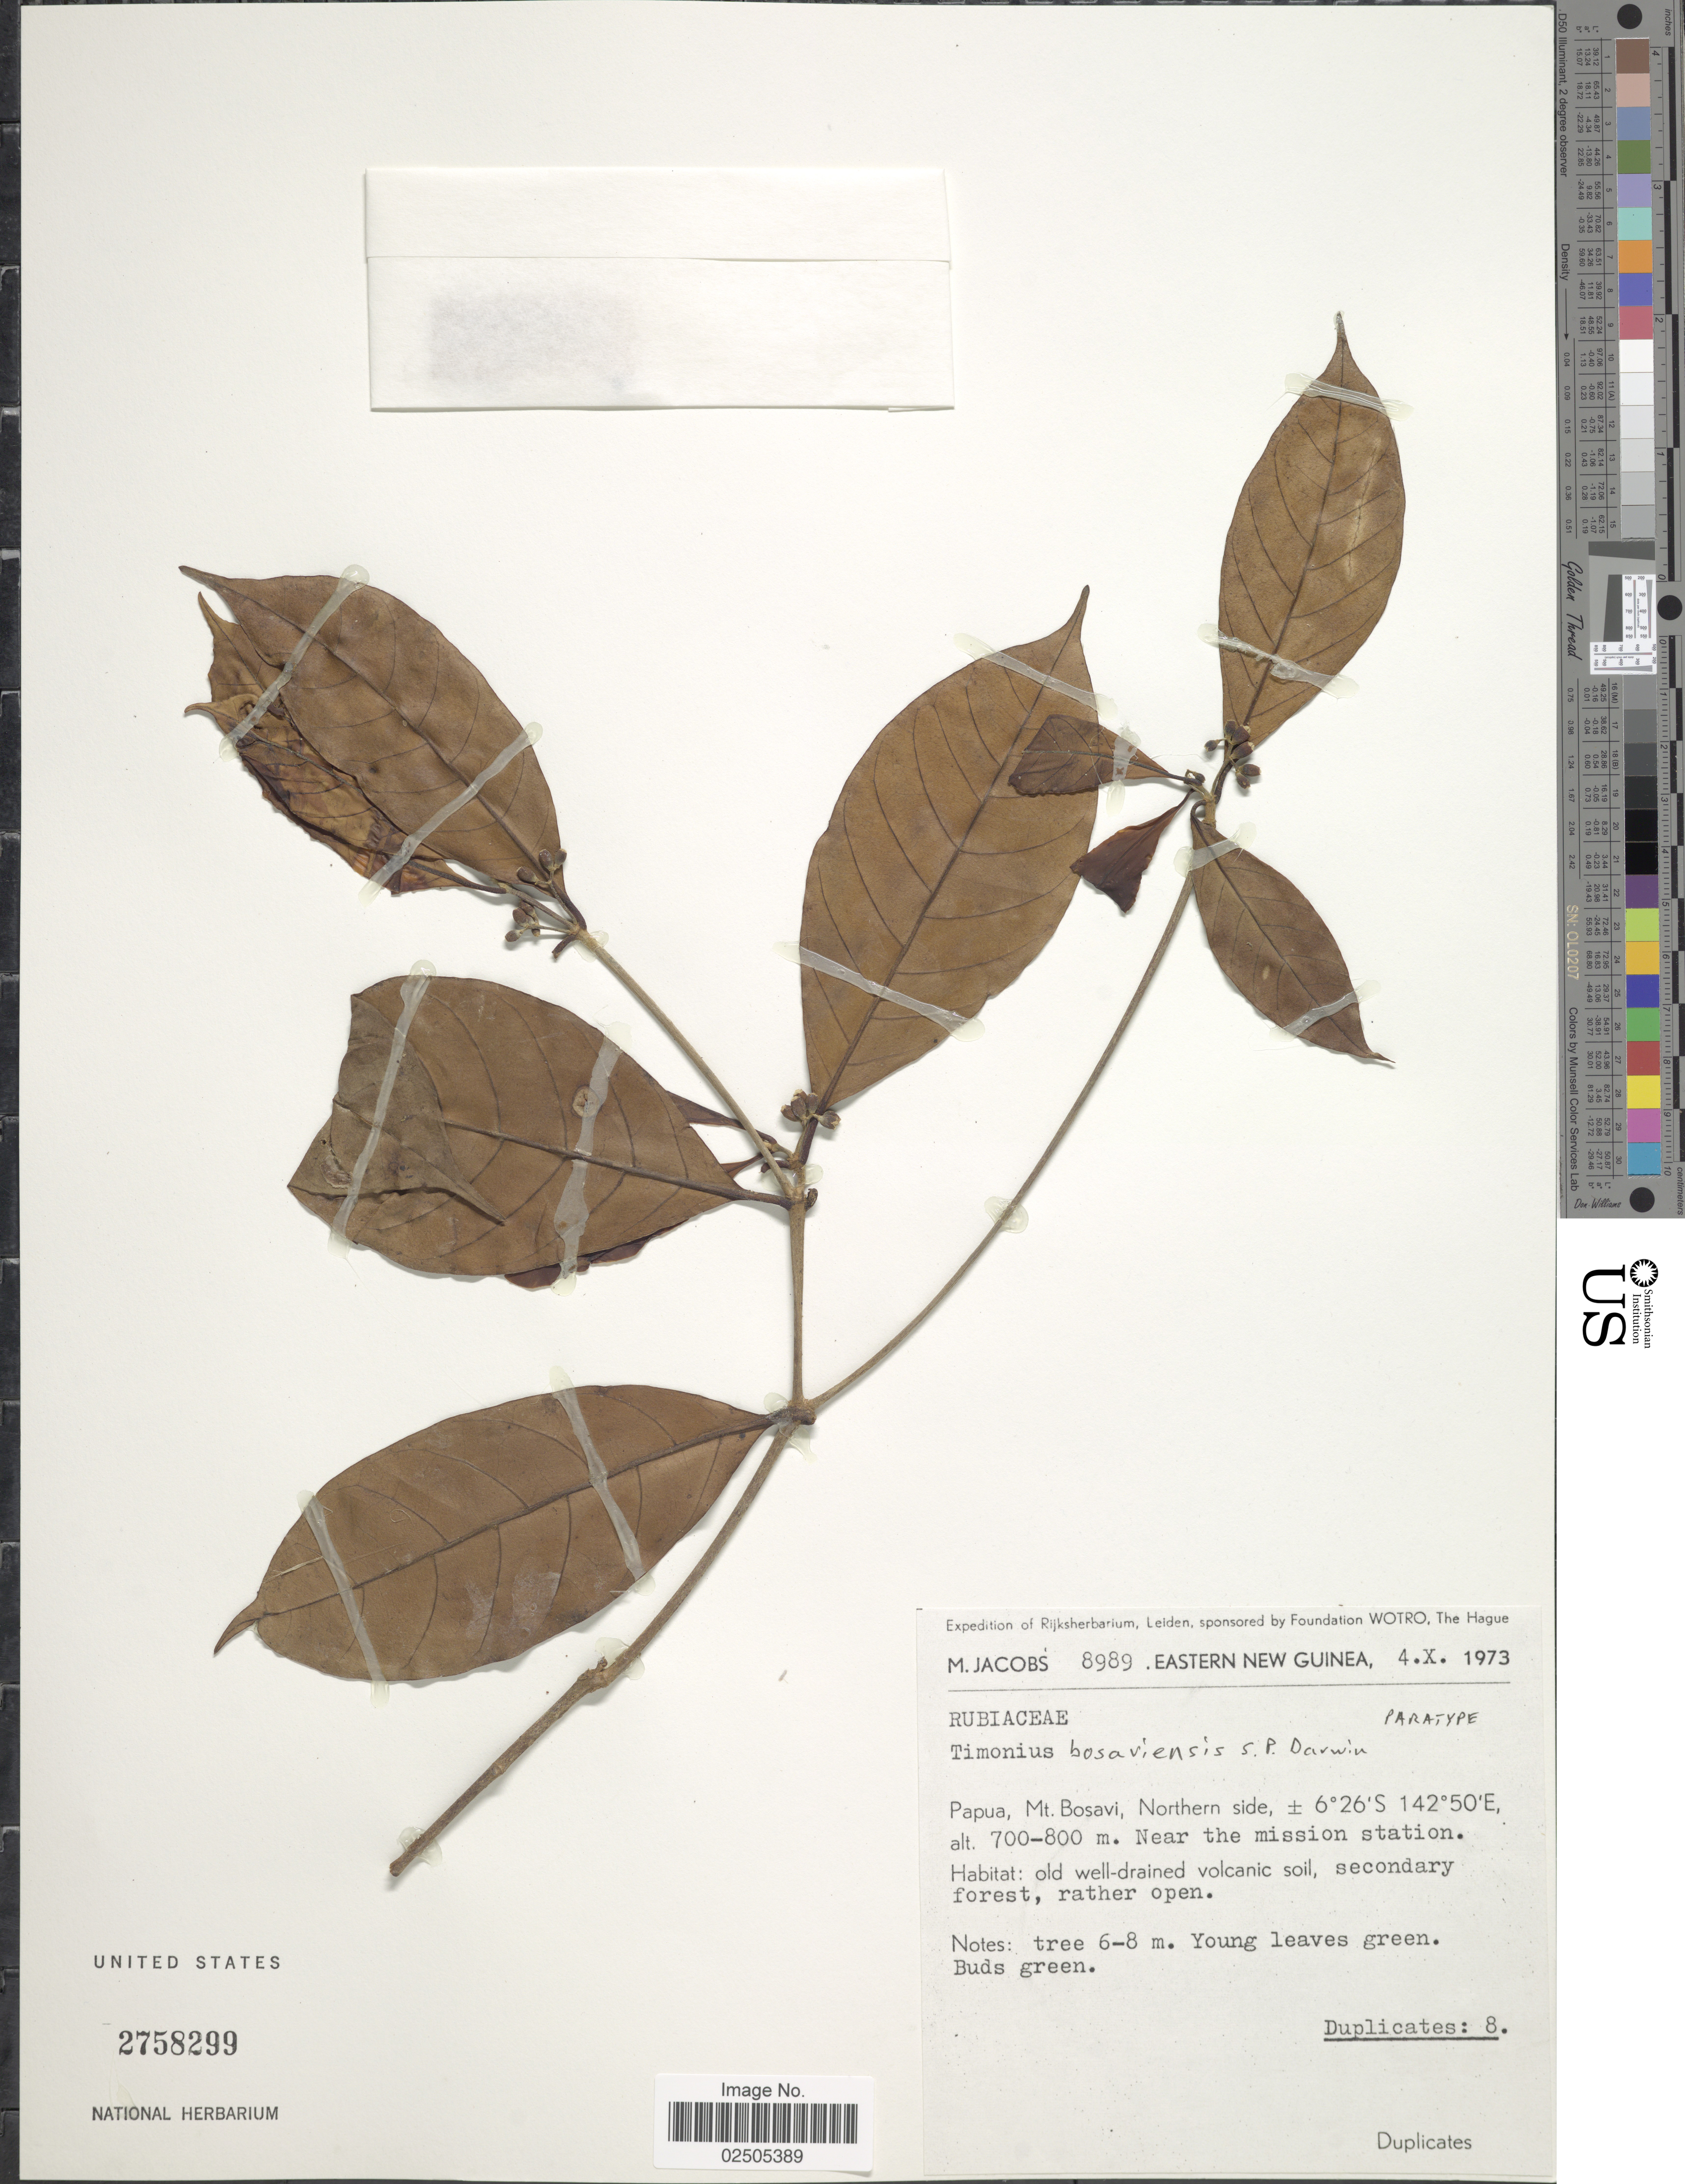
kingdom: Plantae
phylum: Tracheophyta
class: Magnoliopsida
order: Gentianales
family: Rubiaceae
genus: Timonius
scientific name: Timonius bosaviensis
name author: S.P. Darwin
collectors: M. Jacobs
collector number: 8989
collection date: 1973-10-04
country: Papua New Guinea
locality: Eastern New Guinea, Papua, Mt. Bosavi, Northern side. Near the mission station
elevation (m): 700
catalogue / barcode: US 2758299